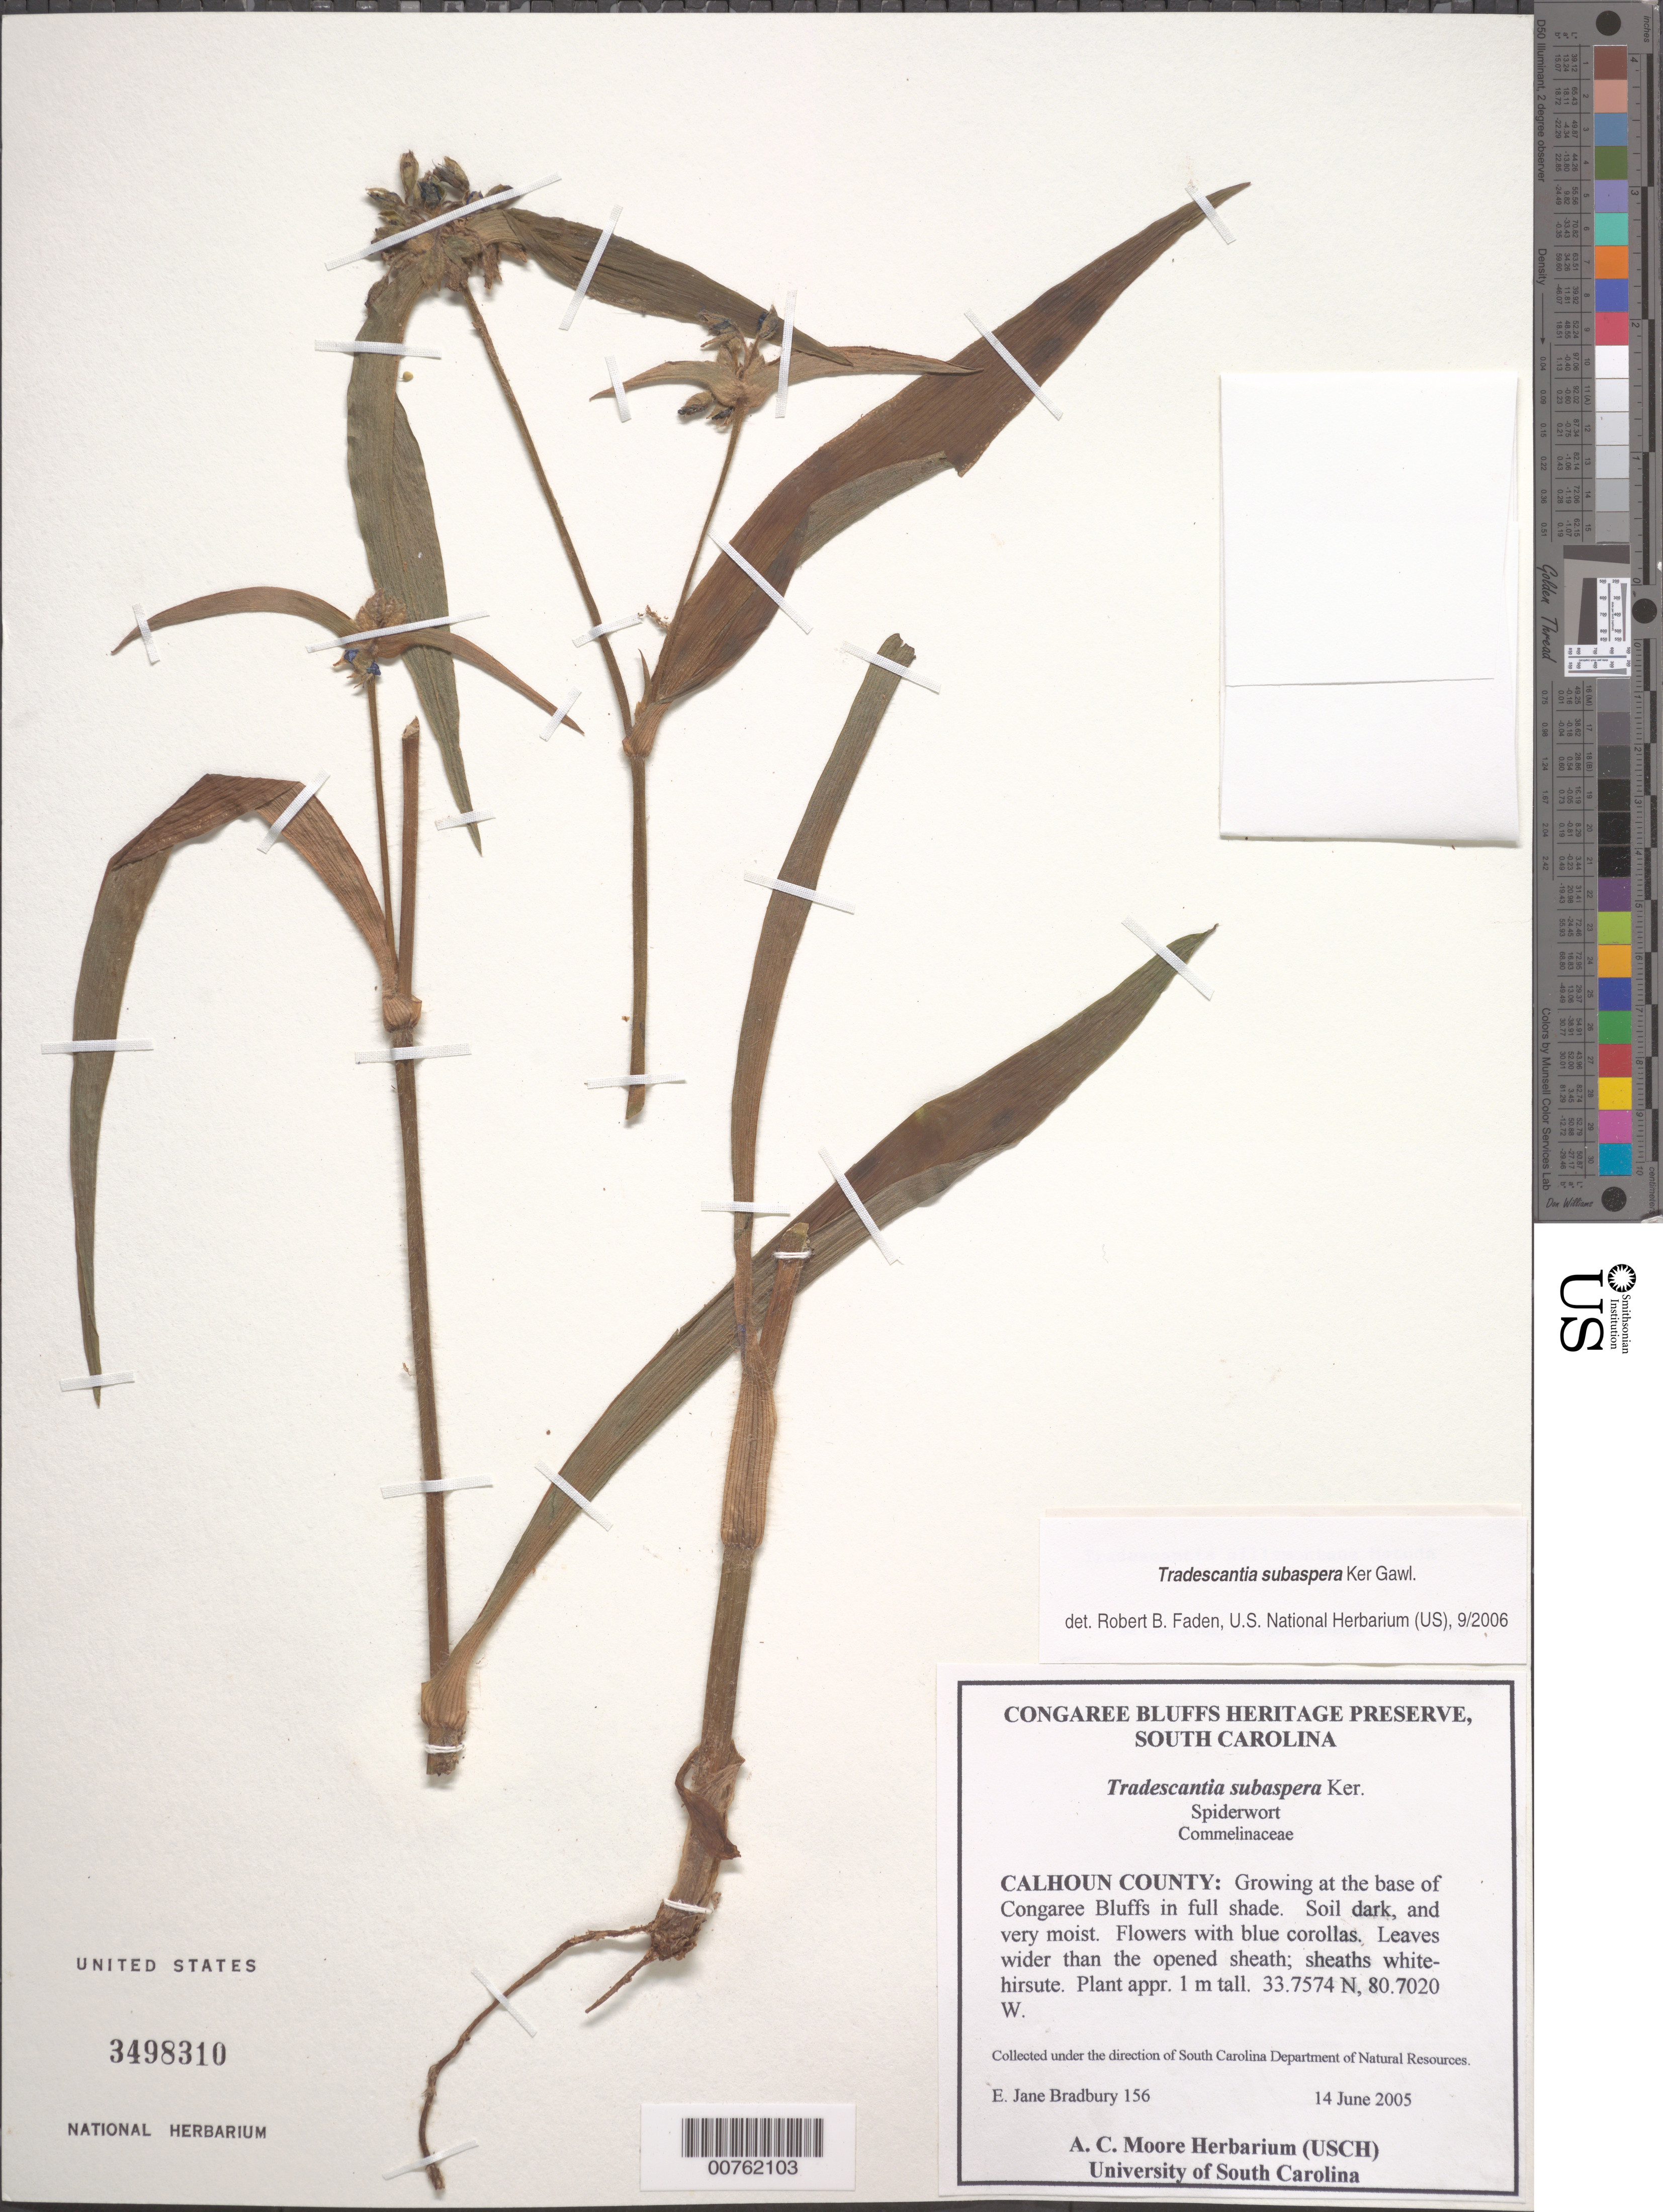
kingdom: Plantae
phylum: Tracheophyta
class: Liliopsida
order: Commelinales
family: Commelinaceae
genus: Tradescantia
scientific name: Tradescantia subaspera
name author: Ker Gawl.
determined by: Faden, Robert B., (US), Smithsonian Institution - National Museum of Natural History (UNITED STATES)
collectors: E. Bradbury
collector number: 156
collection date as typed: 14 June 2005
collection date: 2005-06-14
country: United States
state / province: South Carolina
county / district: Calhoun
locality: Growing at the base of Congaree Bluffs in full shade.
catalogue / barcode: US 3498310